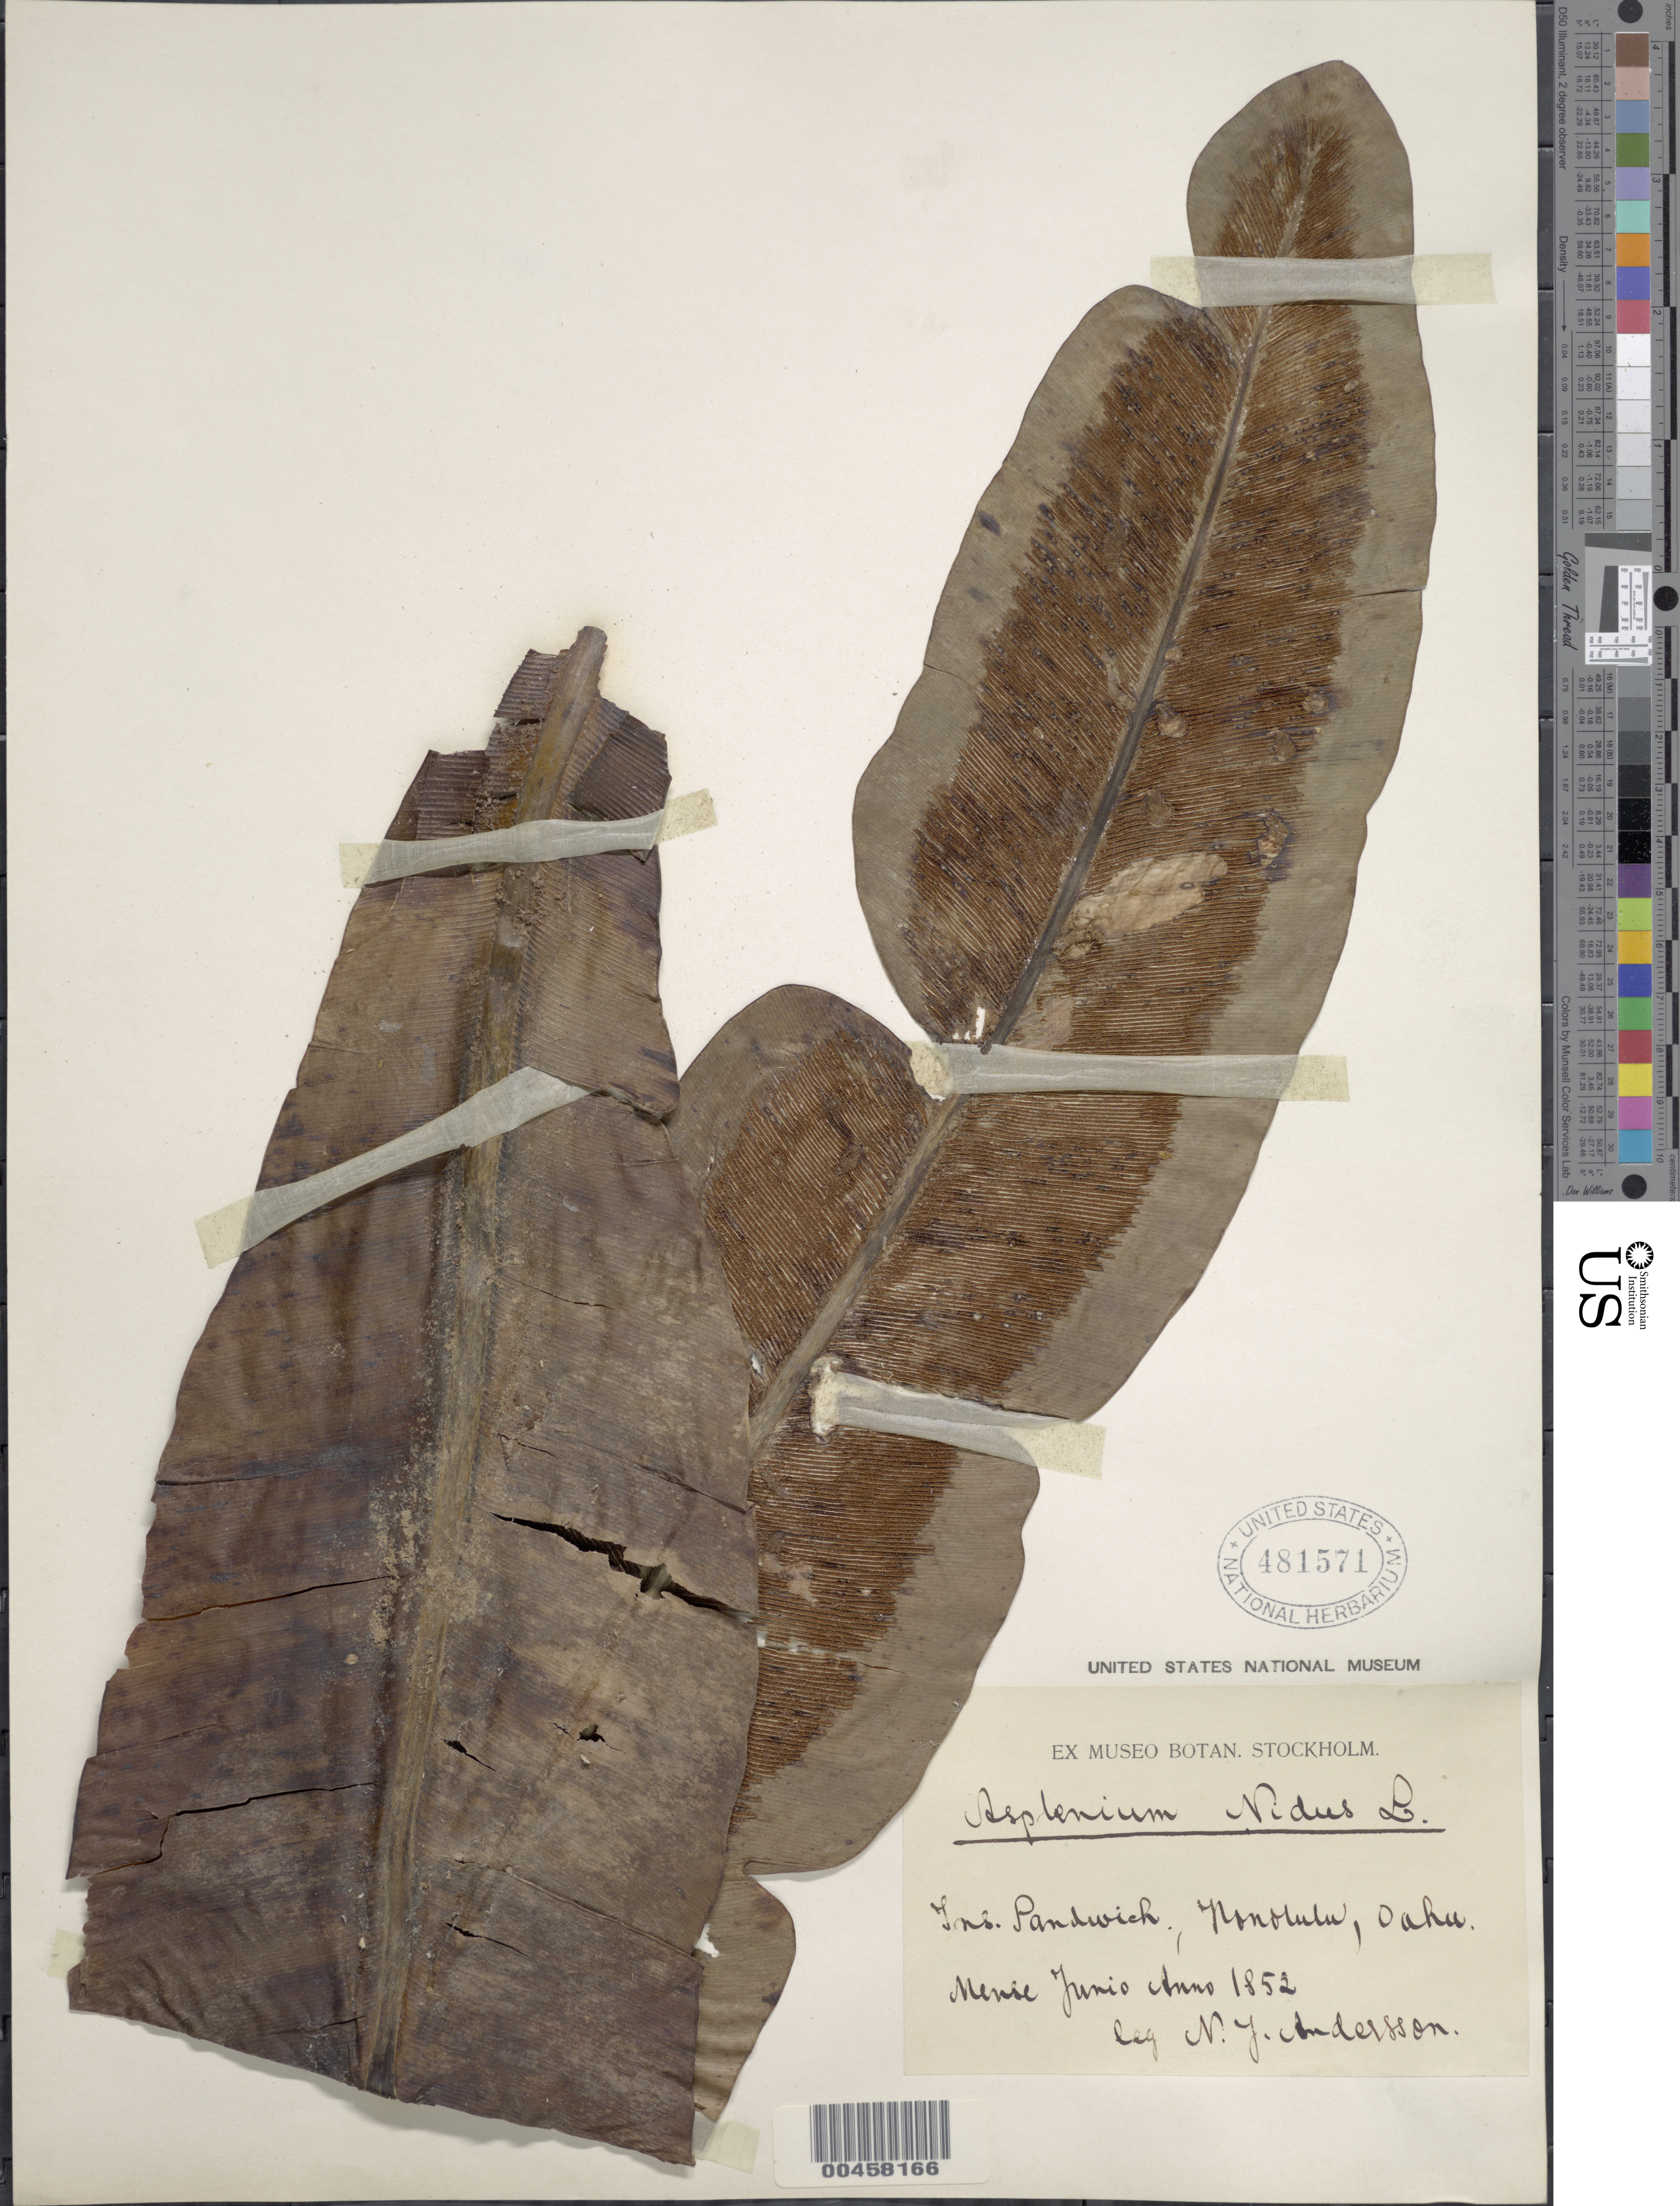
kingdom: Plantae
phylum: Tracheophyta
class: Polypodiopsida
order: Polypodiales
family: Aspleniaceae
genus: Asplenium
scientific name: Asplenium nidus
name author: L.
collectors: N. J. Andersson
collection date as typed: Jun 1852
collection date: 1852-06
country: United States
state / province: Hawaii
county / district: Honolulu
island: Oahu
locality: Ins. Sandwich, Honolulu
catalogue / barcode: US 481571